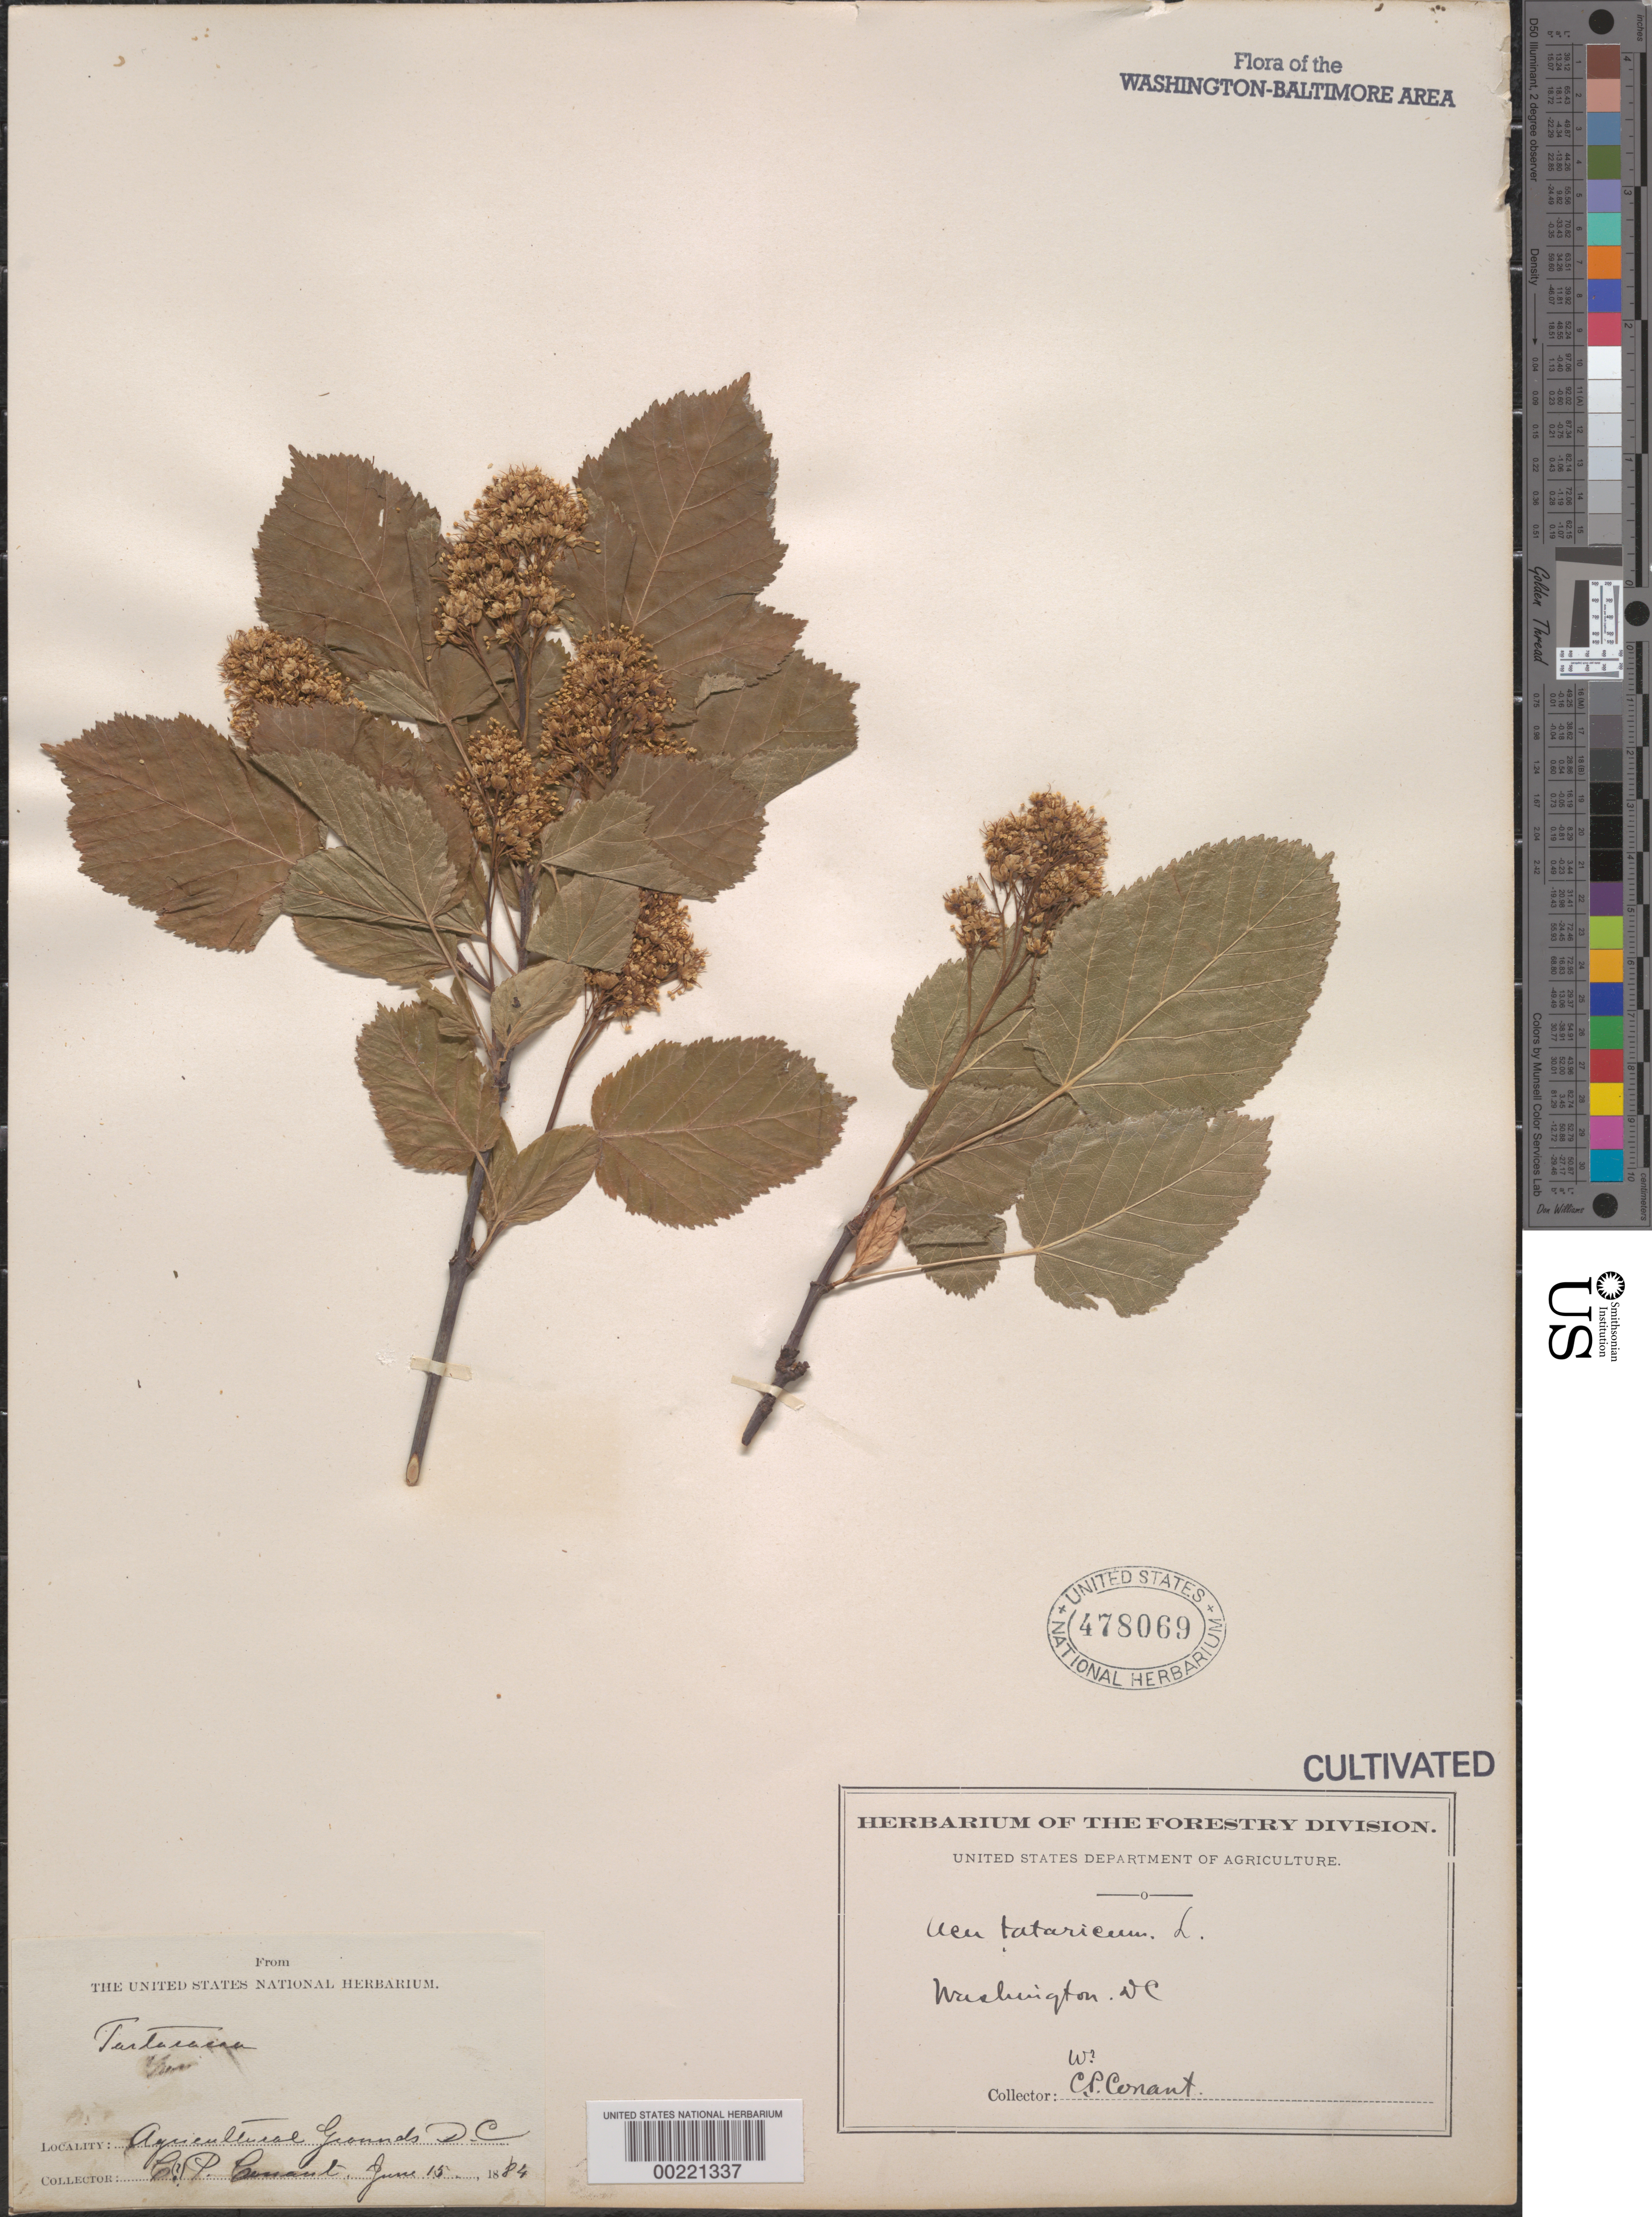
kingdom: Plantae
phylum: Tracheophyta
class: Magnoliopsida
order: Sapindales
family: Sapindaceae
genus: Acer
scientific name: Acer tataricum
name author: L.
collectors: C. P. Conant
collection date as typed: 15 Jun 1884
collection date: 1884-06-15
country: United States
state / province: District of Columbia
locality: Department of Agriculture grounds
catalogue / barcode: US 478069